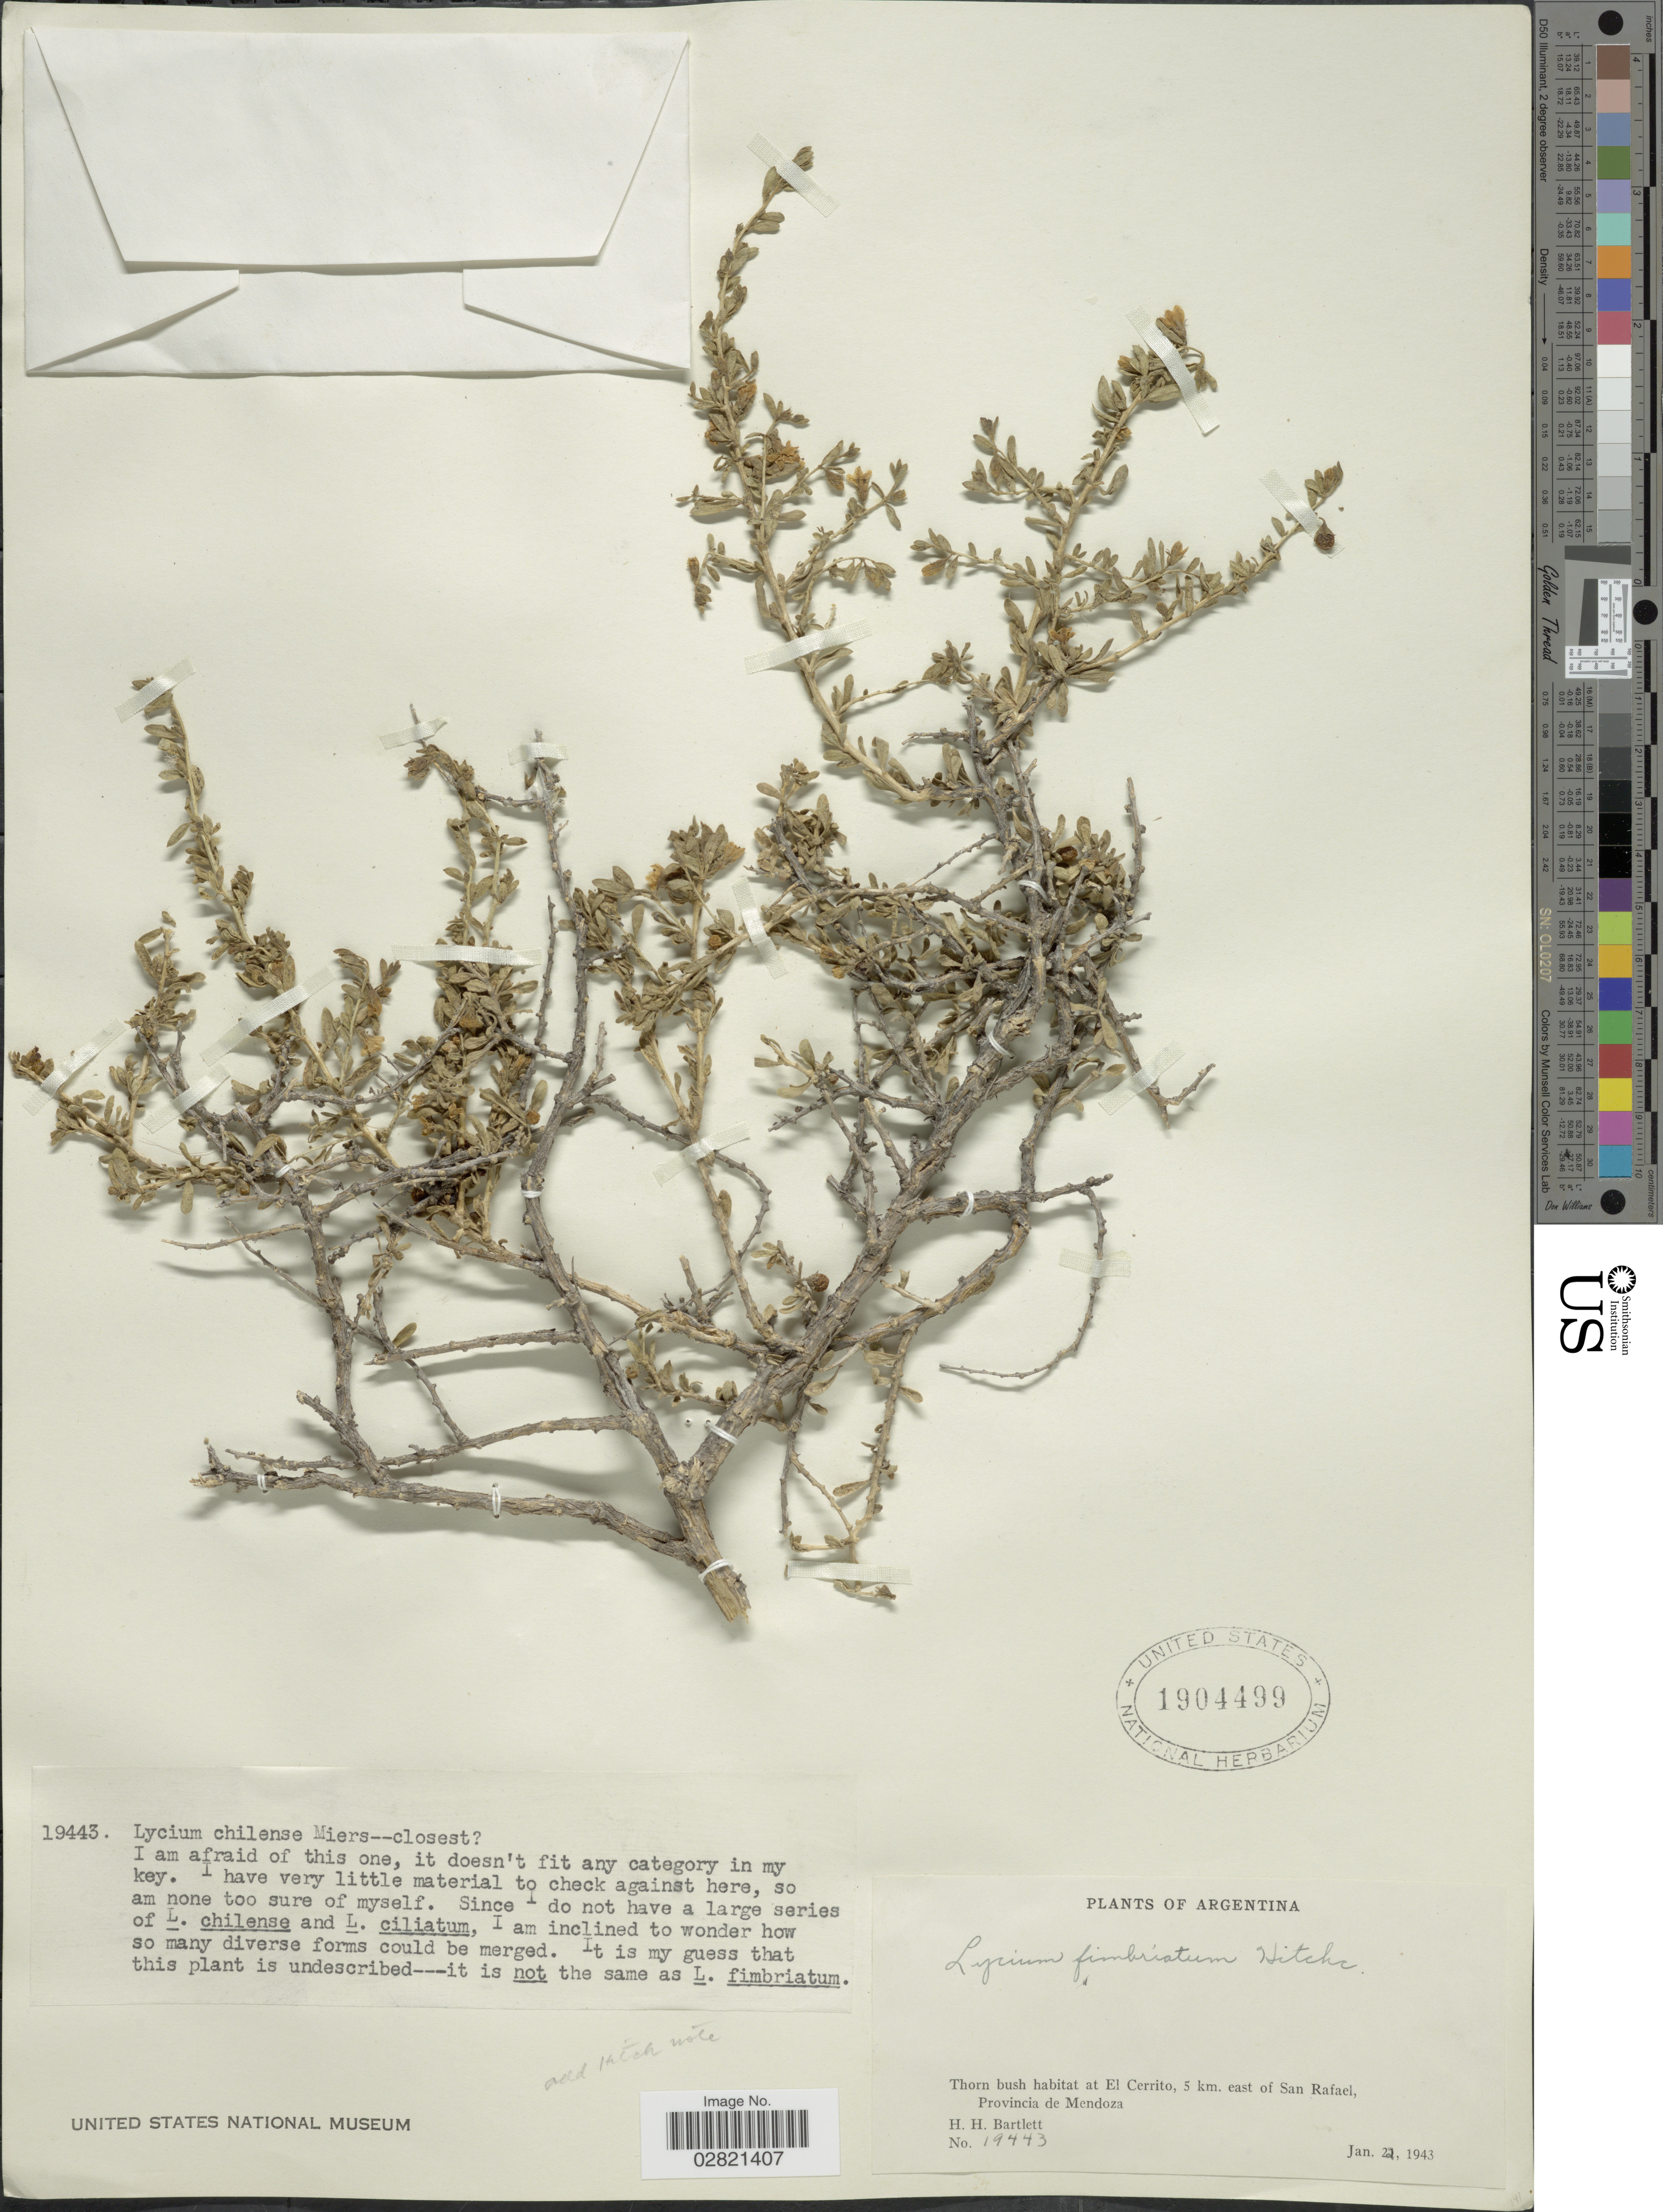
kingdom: Plantae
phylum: Tracheophyta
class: Magnoliopsida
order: Solanales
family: Solanaceae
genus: Lycium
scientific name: Lycium chilense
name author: Bertero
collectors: H. H. Bartlett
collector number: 19443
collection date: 1943-01-22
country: Argentina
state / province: Mendoza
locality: Thorn bush habitat at El Cerrito, 5 km. east of San Rafael, Provincia de Mendoza.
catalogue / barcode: US 1904499